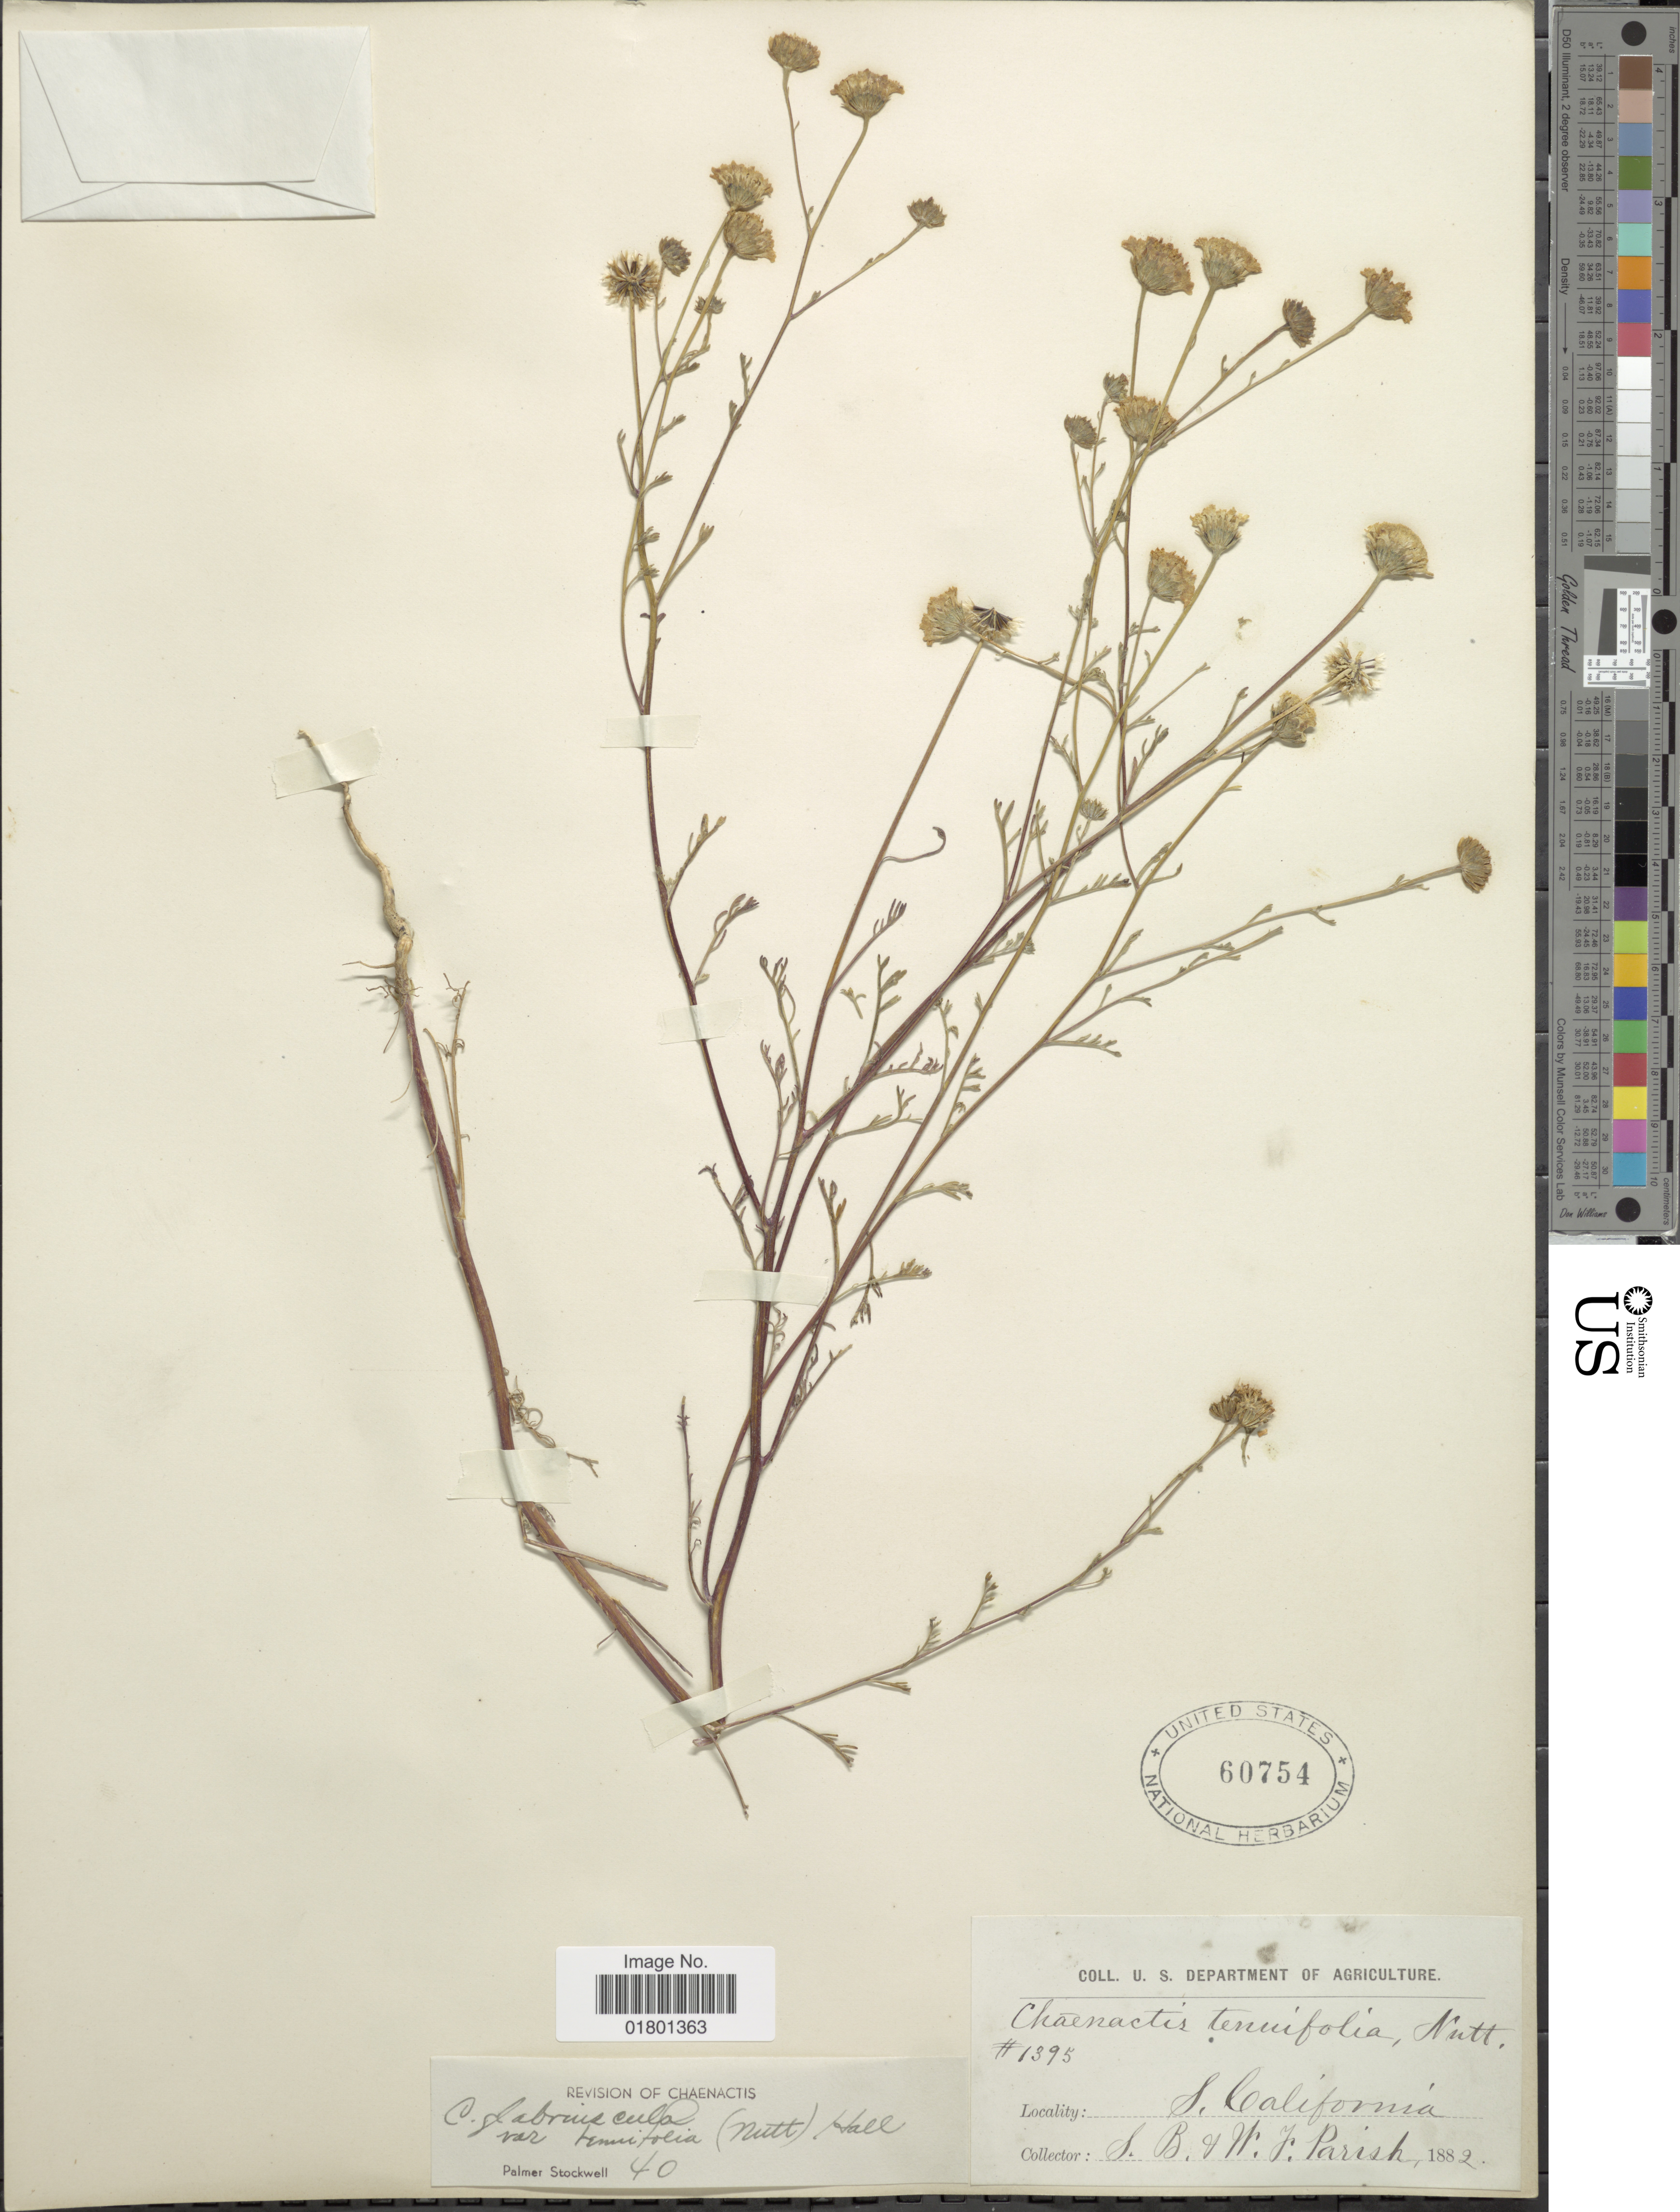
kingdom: Plantae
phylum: Tracheophyta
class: Magnoliopsida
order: Asterales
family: Asteraceae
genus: Chaenactis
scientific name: Chaenactis glabriuscula var. tenuifolia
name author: (Nutt.) Hall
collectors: S. B. Parish & W. F. Parish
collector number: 1395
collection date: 1882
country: United States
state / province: California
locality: S. California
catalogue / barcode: US 60754